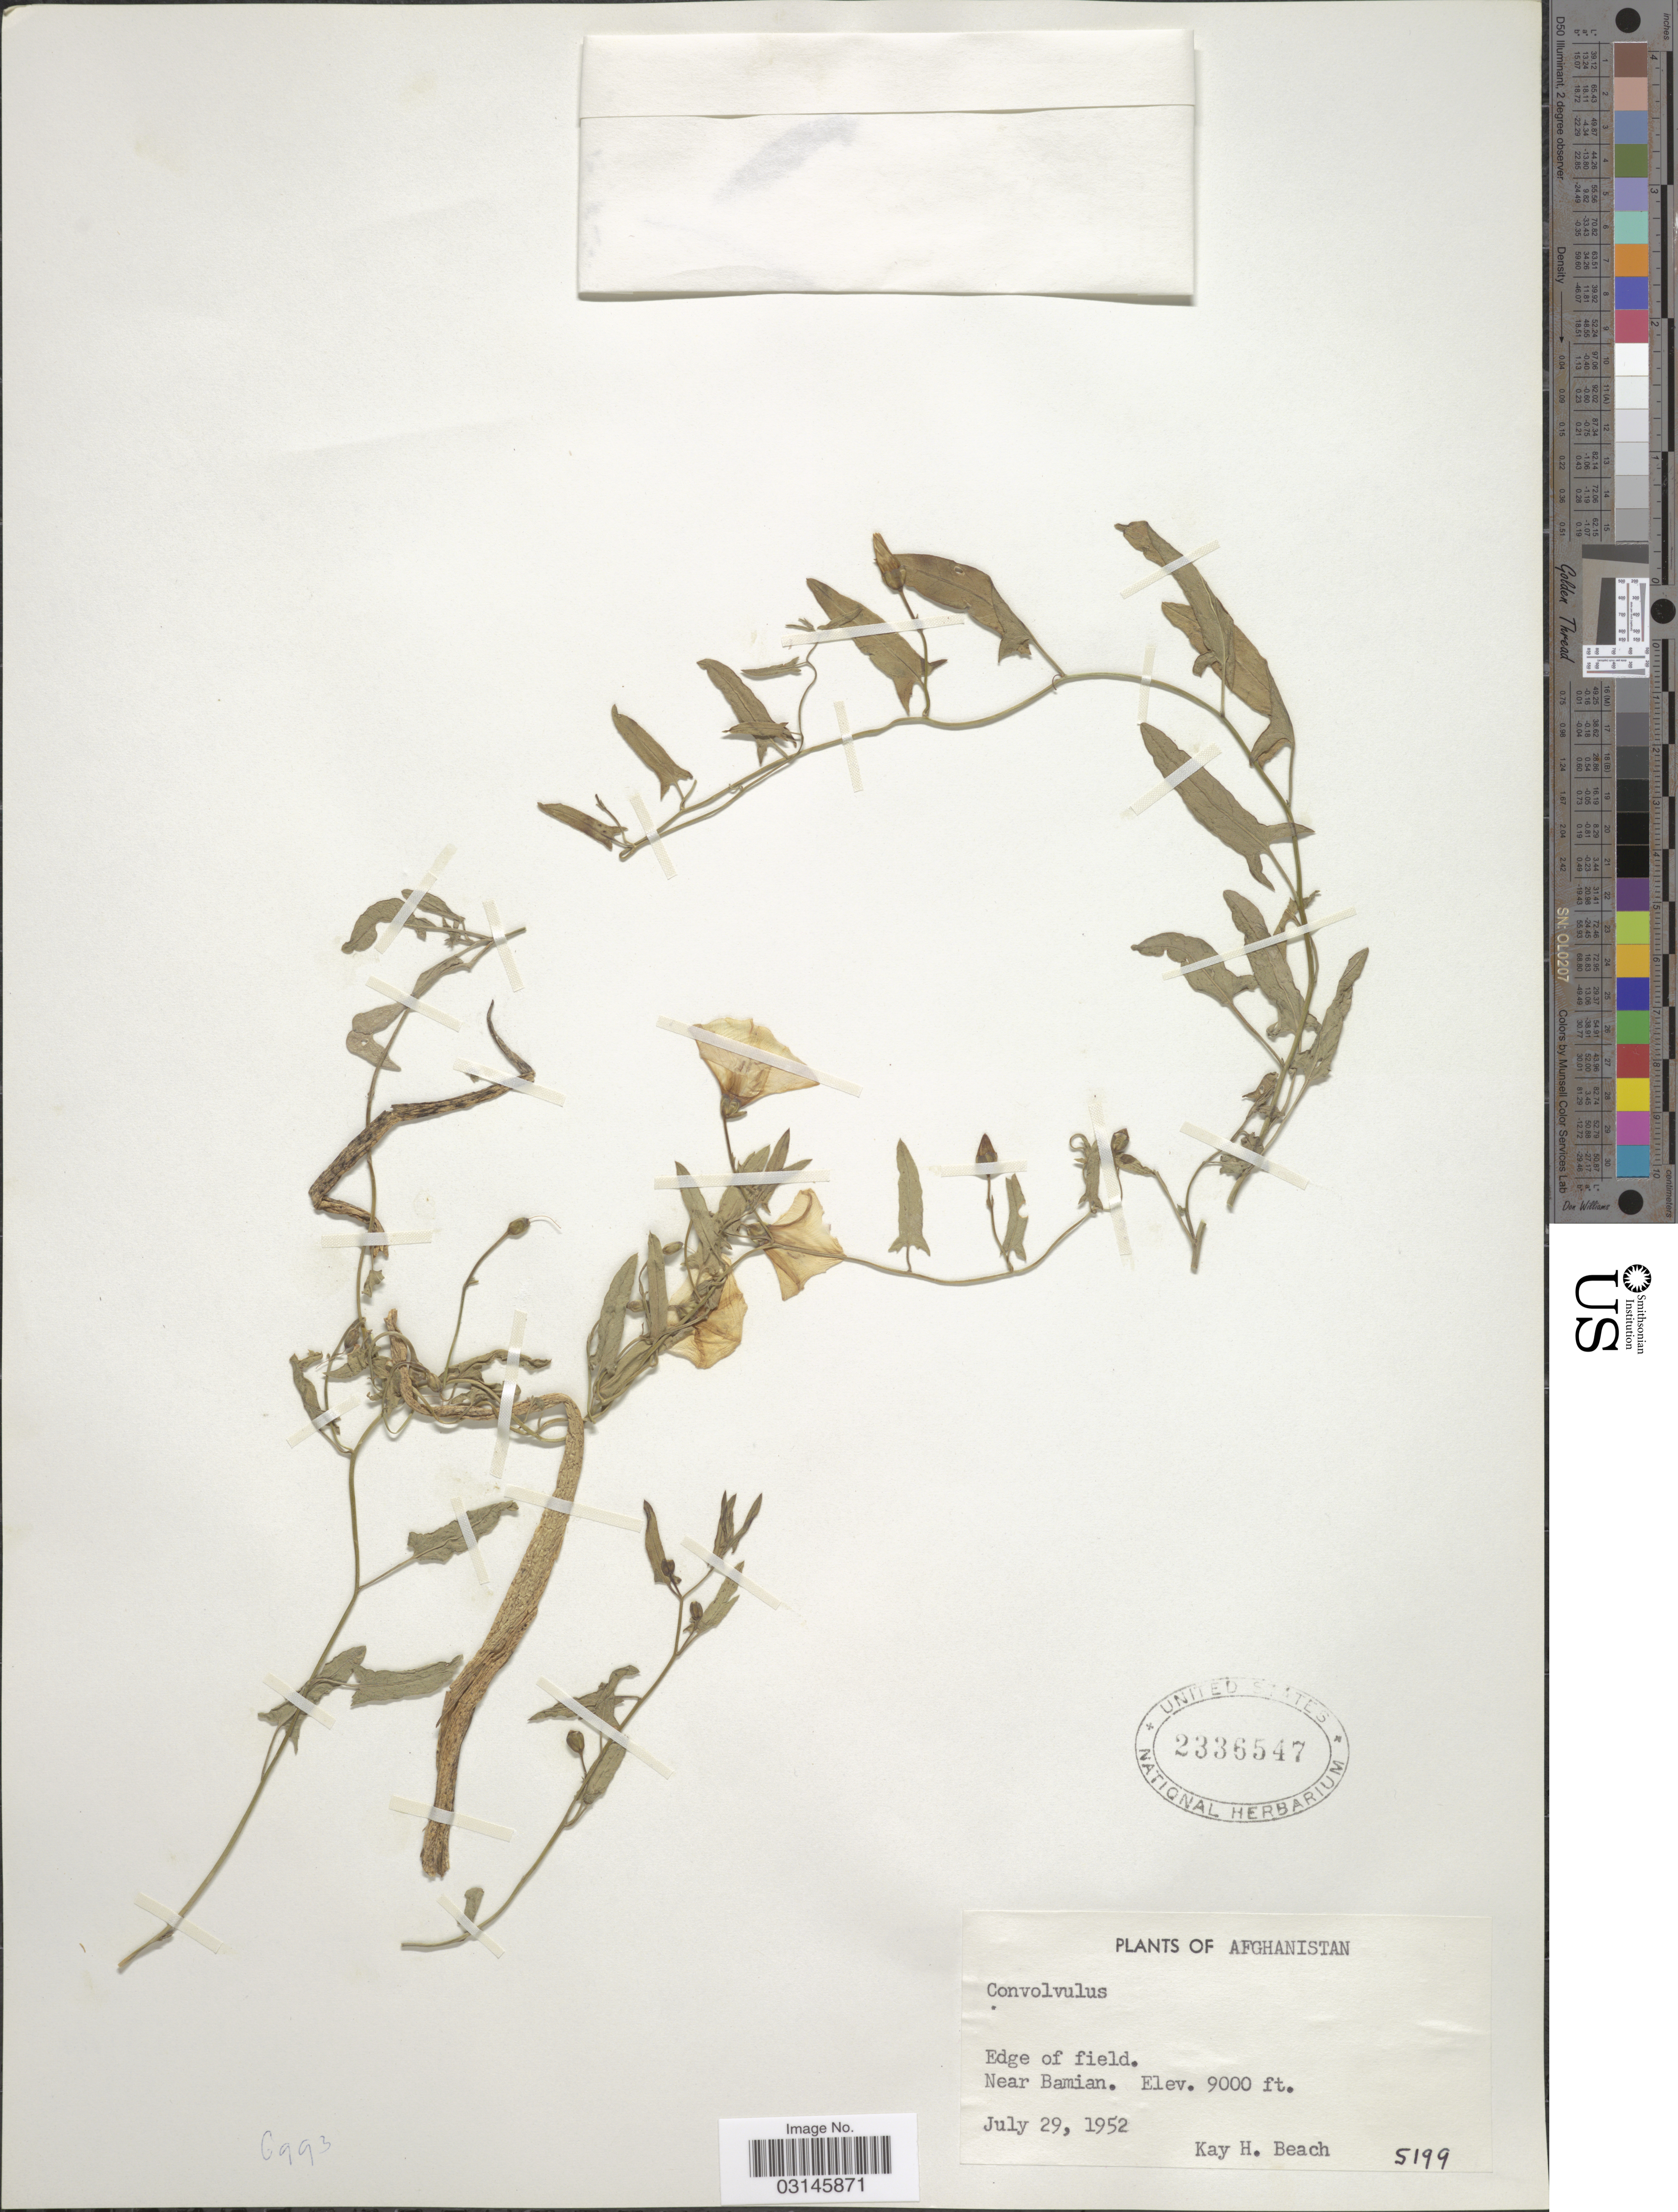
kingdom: Plantae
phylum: Tracheophyta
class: Magnoliopsida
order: Solanales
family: Convolvulaceae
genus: Convolvulus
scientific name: Convolvulus sp.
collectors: K. H. Beach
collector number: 5199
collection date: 1952-07-29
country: Afghanistan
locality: Near Baimian.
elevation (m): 2743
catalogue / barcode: US 2336547